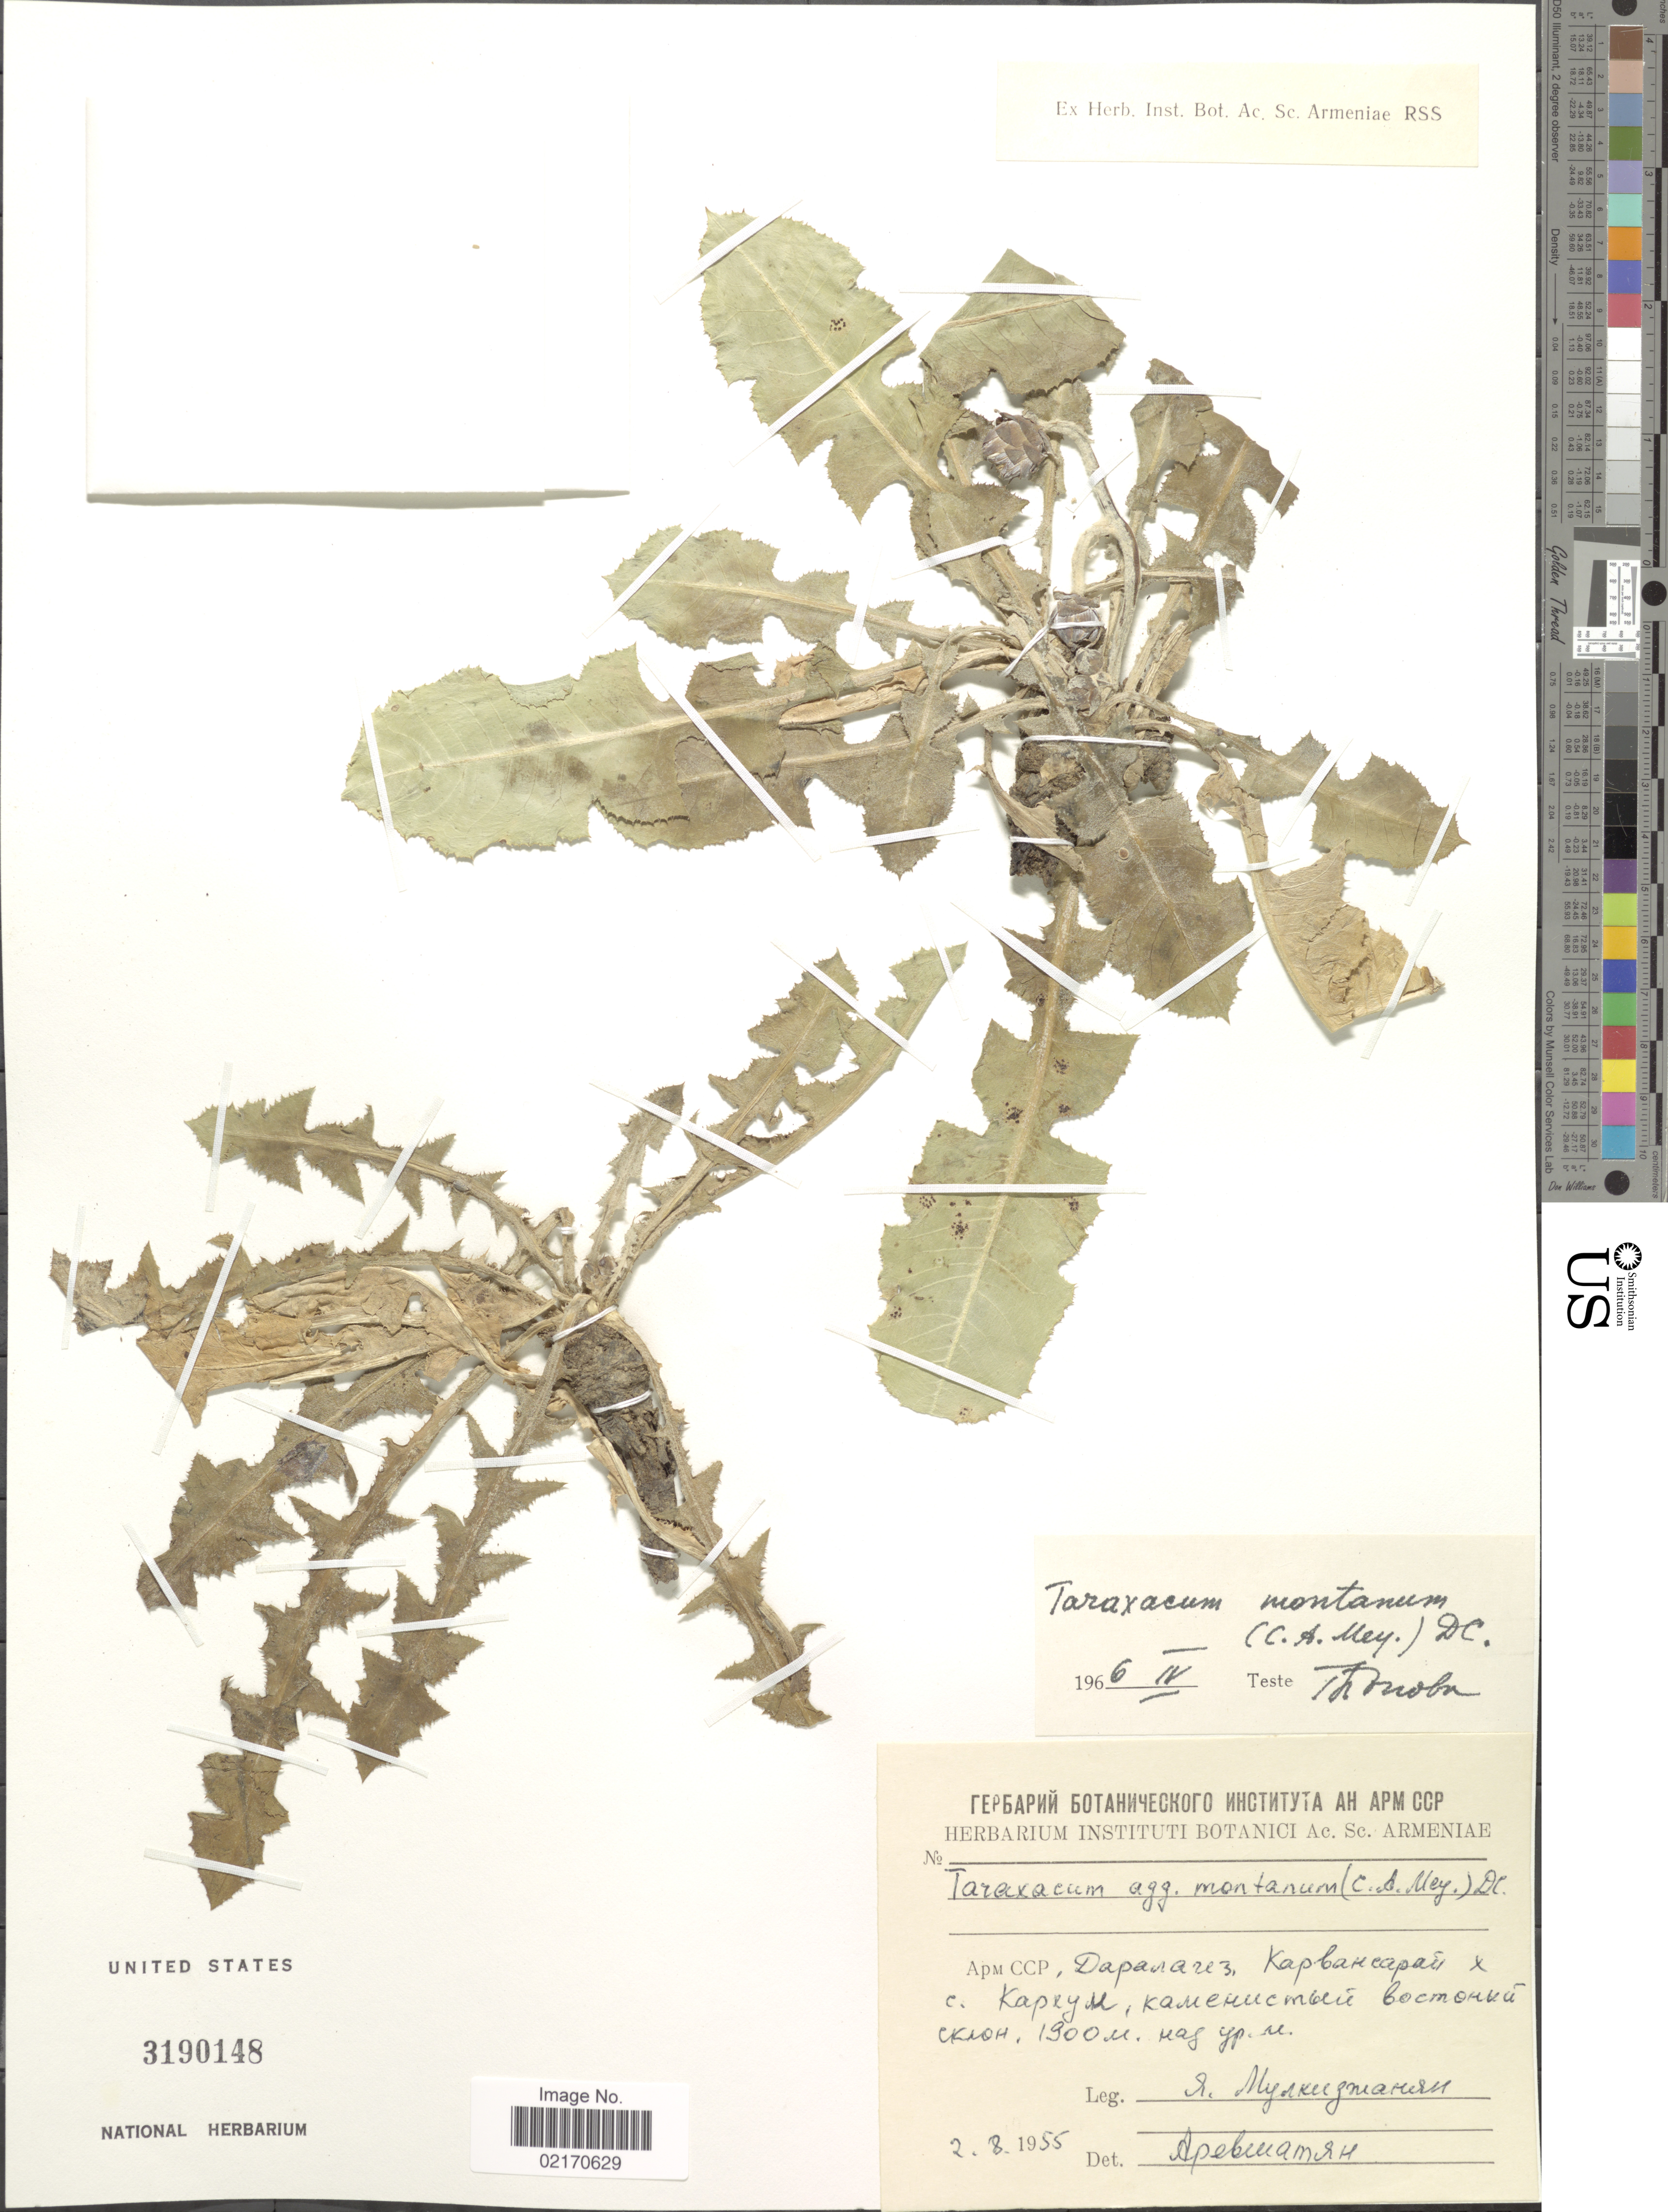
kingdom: Plantae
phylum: Tracheophyta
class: Magnoliopsida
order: Asterales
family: Asteraceae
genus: Taraxacum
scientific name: Taraxacum sonchoides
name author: (D. Don) Sch. Bip.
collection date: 1955-08-02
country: Armenia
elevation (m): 1900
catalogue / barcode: US 3190148